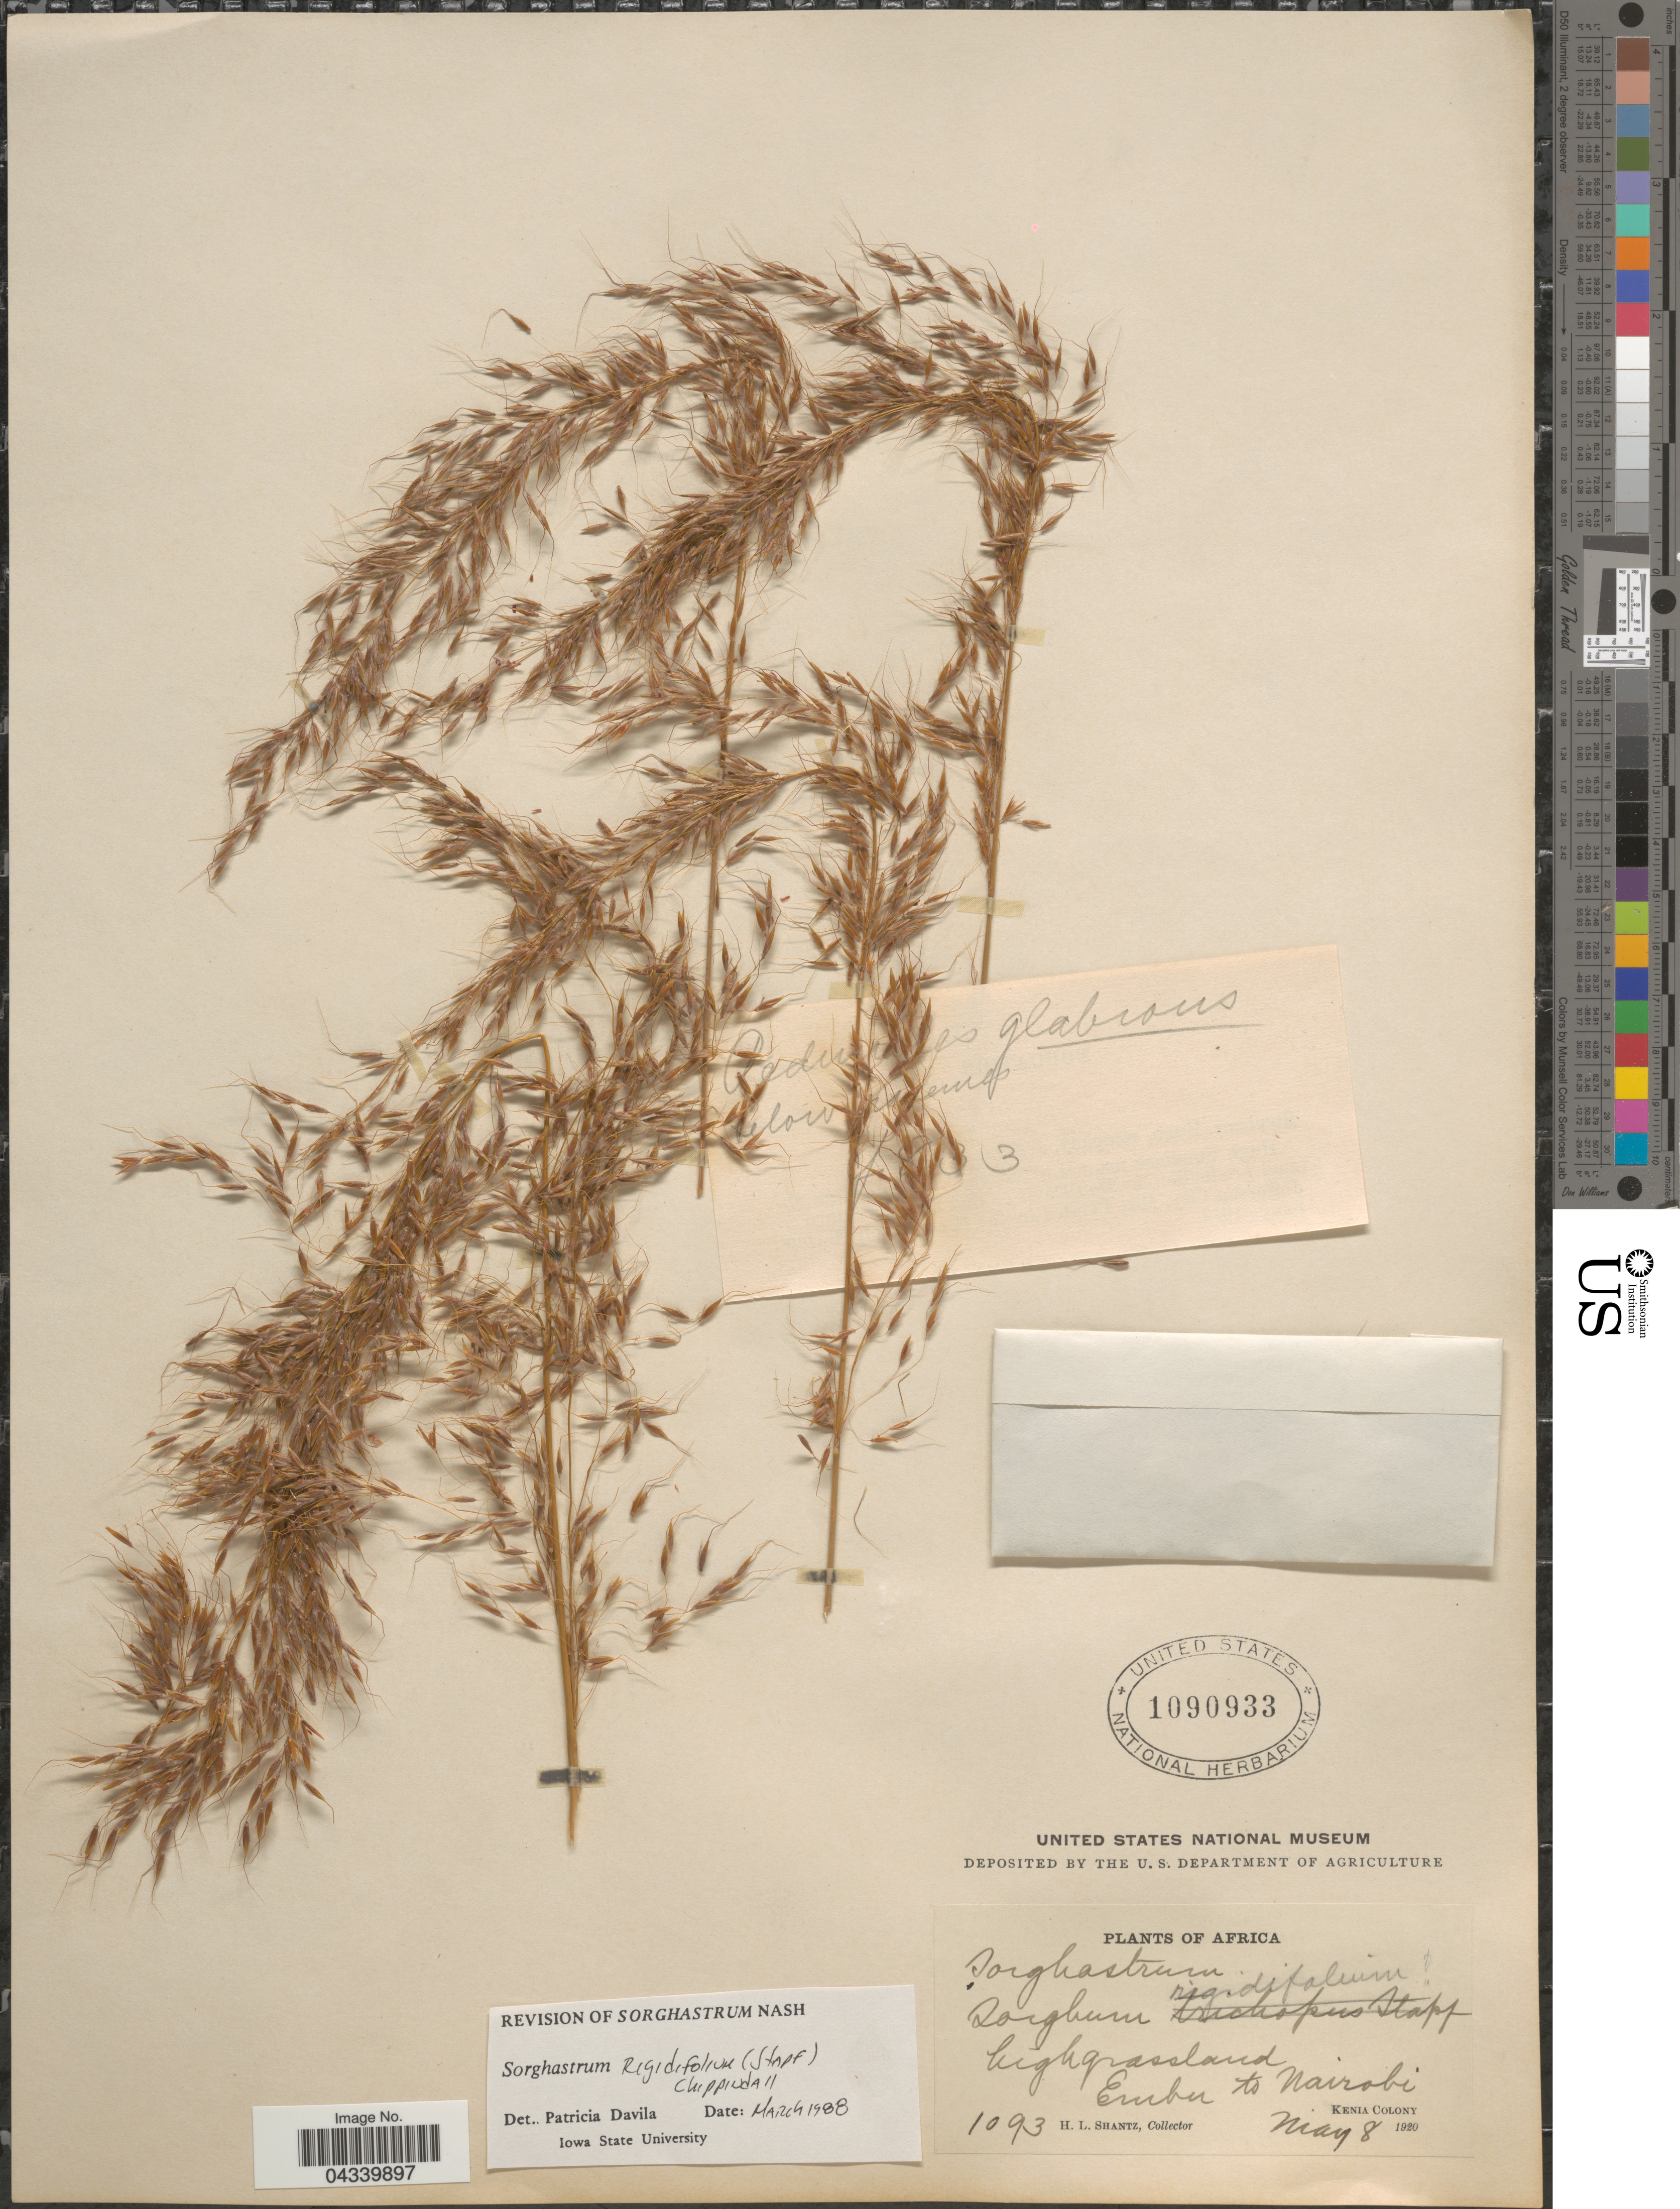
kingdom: Plantae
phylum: Tracheophyta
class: Liliopsida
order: Poales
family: Poaceae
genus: Sorghastrum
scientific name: Sorghastrum stipoides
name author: (Kunth) Nash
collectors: H. Shantz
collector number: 1093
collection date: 1920-05-08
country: Kenya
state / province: Nairobi Area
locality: High grassland. Embu to Nairobi. Kenia Colony.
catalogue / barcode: US 1090933